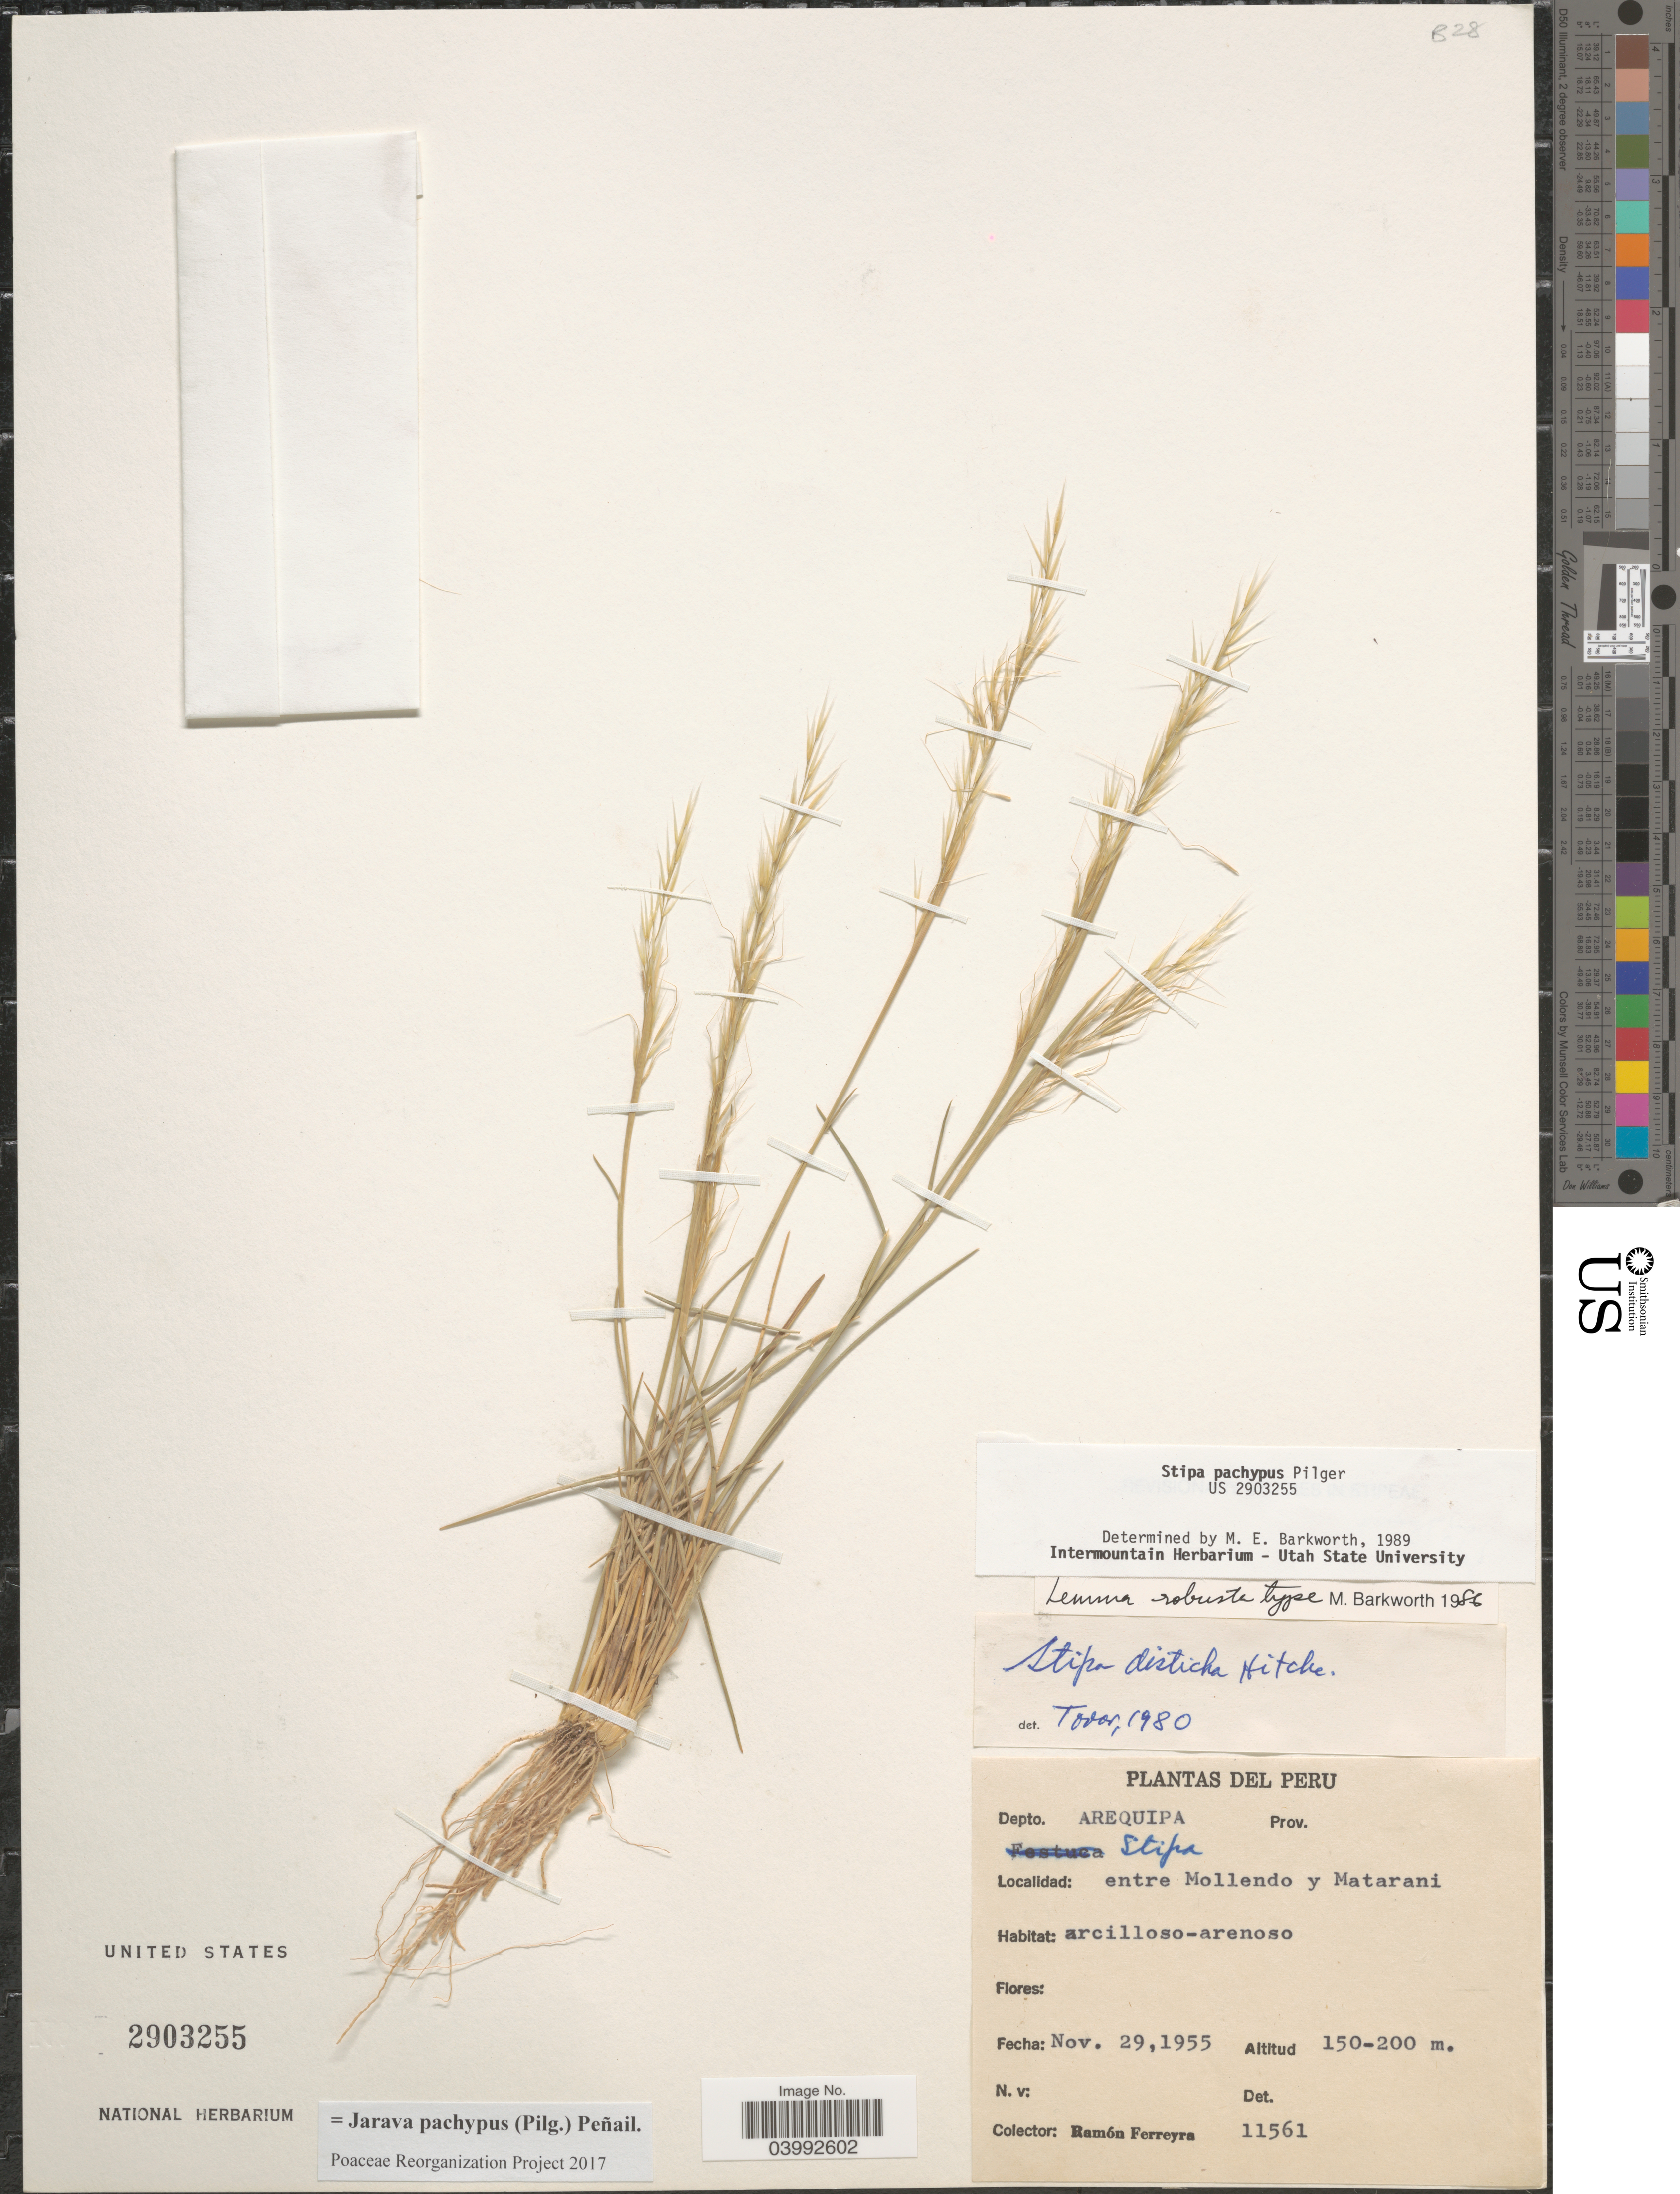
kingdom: Plantae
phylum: Tracheophyta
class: Liliopsida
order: Poales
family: Poaceae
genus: Jarava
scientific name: Jarava pachypus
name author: Pilg.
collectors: R. A. Ferreyra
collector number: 11561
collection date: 1955-11-29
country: Peru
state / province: Arequipa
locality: Depto. Arequipa. Entre Mollendo y Matarani.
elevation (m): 150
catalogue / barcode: US 2903255